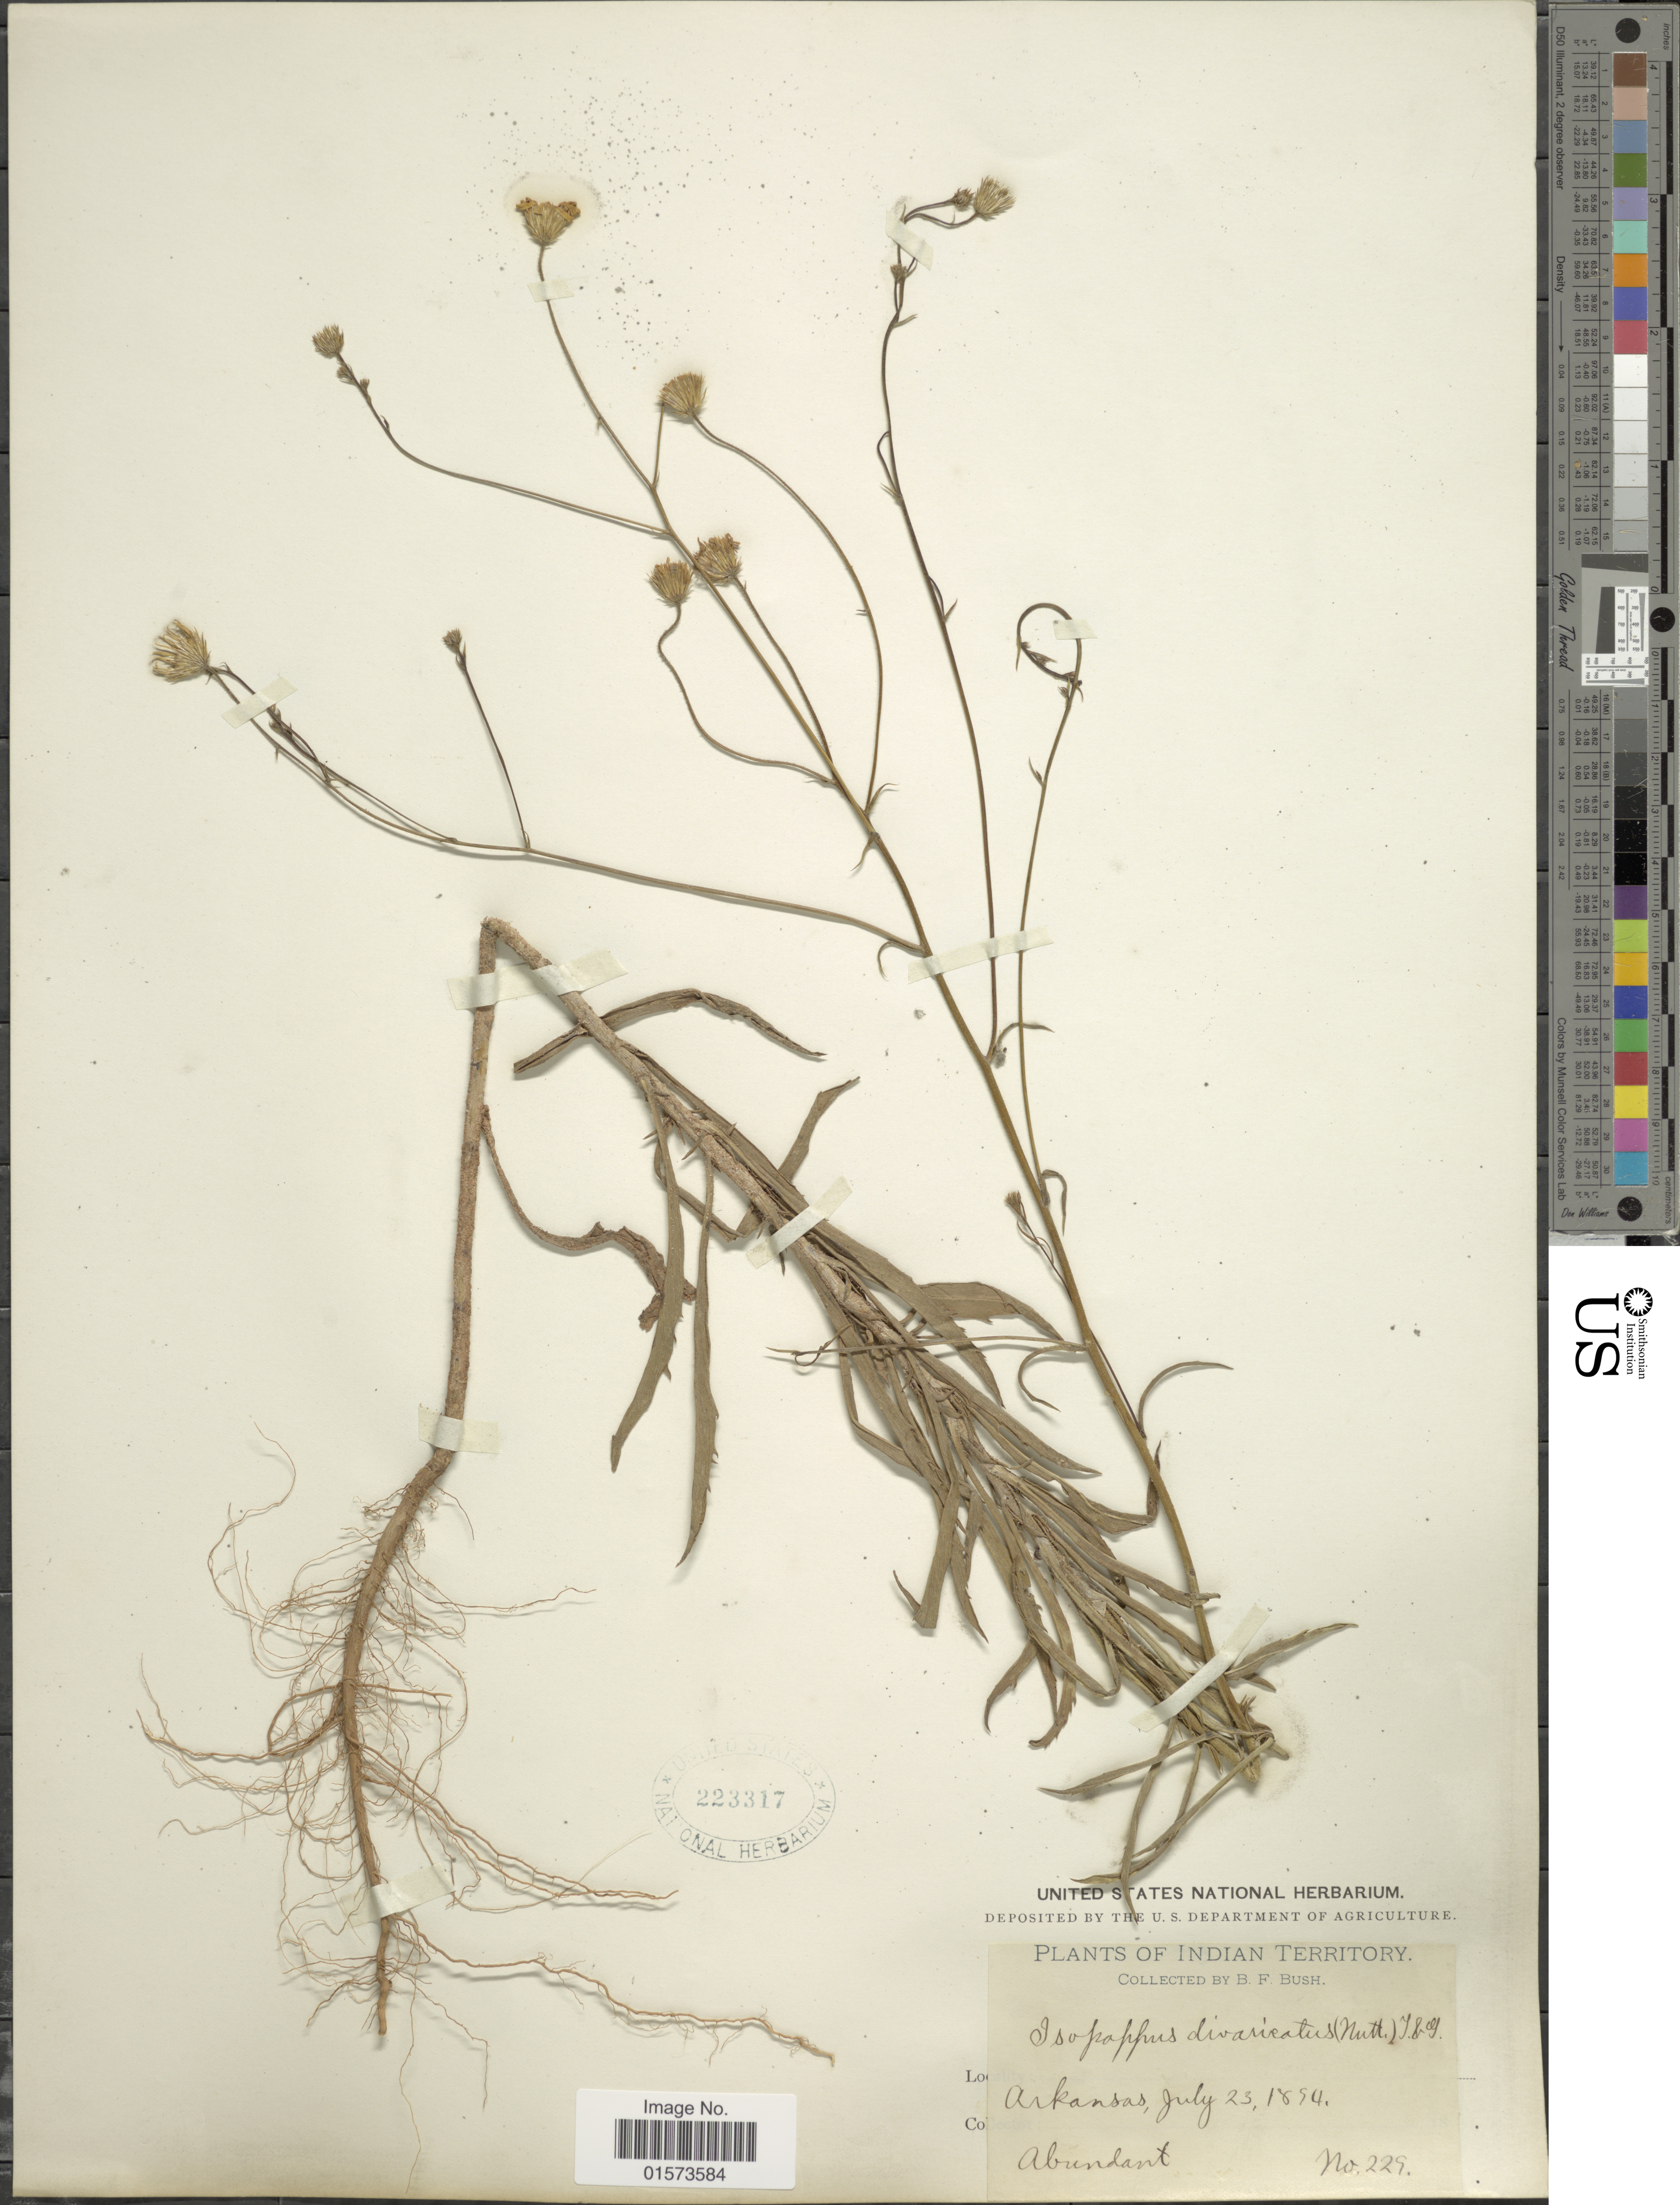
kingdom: Plantae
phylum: Tracheophyta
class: Magnoliopsida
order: Asterales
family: Asteraceae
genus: Croptilon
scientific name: Croptilon divaricatum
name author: (Nutt.) Raf.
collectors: B. F. Bush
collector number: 229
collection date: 1894-07-23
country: United States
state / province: Arkansas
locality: Indian Territory, abundant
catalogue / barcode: US 223317